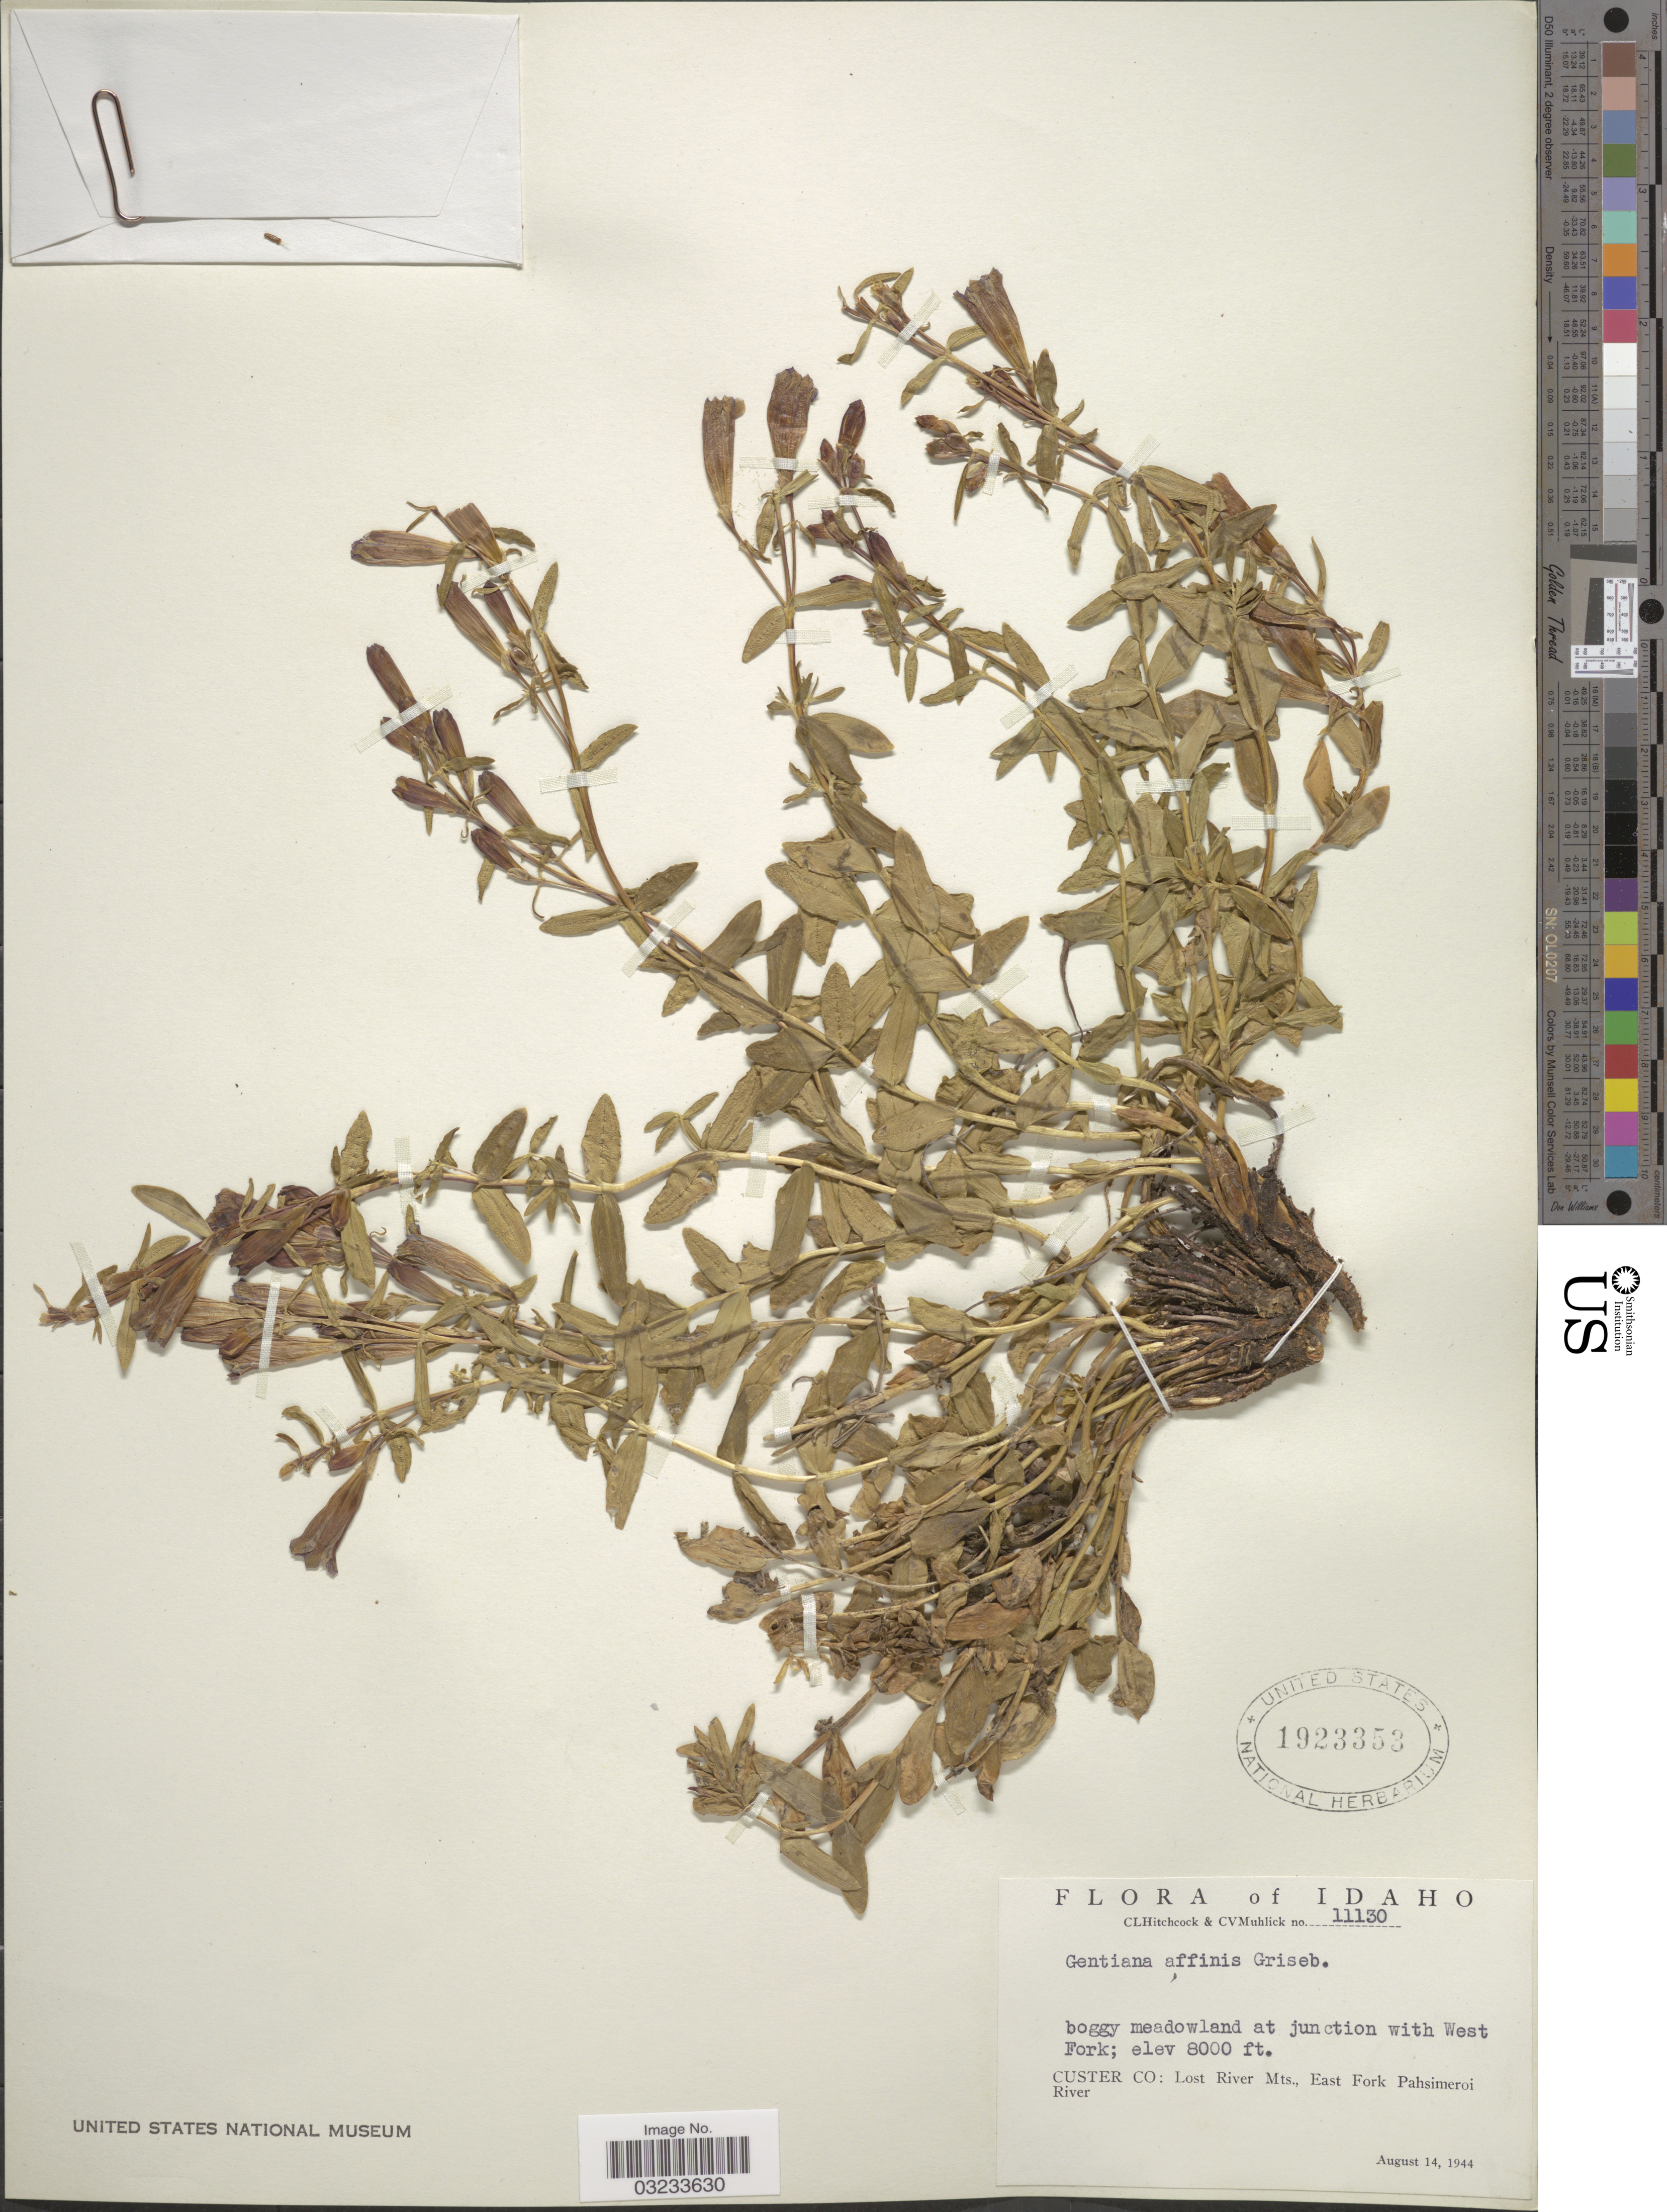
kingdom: Plantae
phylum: Tracheophyta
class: Magnoliopsida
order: Gentianales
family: Gentianaceae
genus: Gentiana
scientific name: Gentiana affinis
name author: Griseb.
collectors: C. L. Hitchcock & C. V. Muhlick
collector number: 11130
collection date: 1944-08-14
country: United States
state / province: Idaho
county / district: Custer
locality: At junction with West Fork. Custer Co: Lost River Mts., East Fork Pahsimeroi River.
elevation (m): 2438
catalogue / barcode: US 1923353